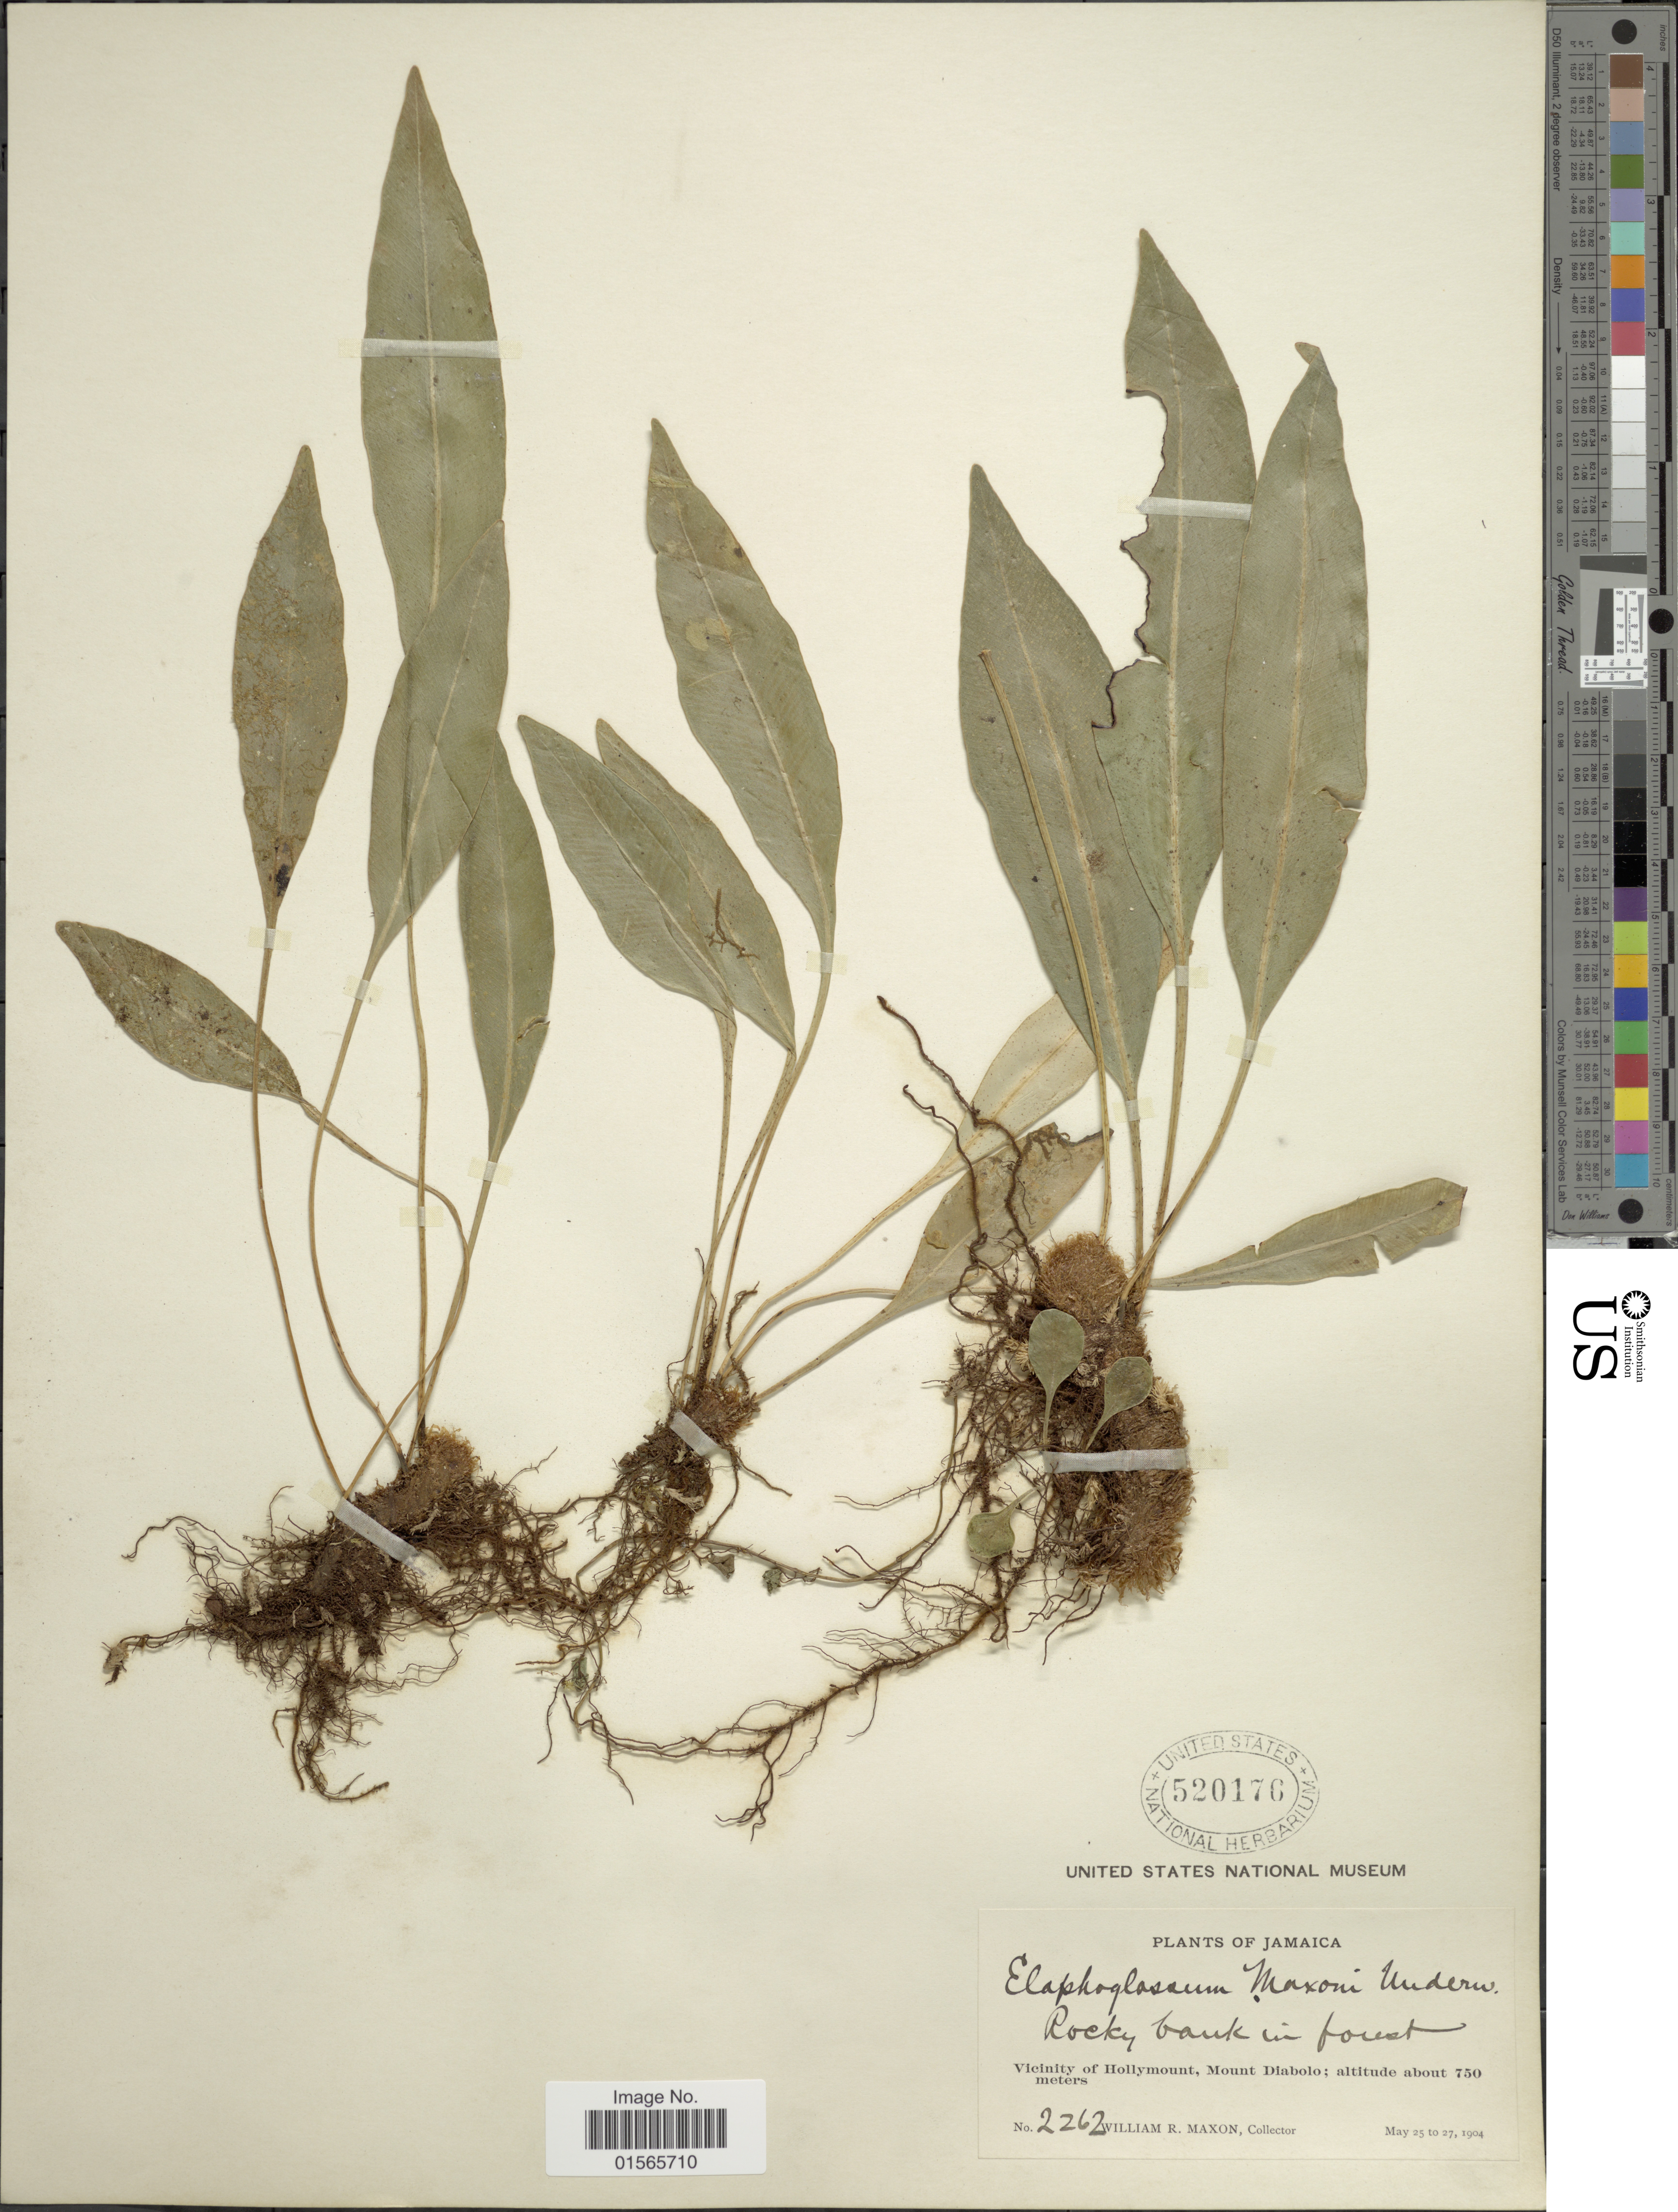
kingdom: Plantae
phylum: Tracheophyta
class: Polypodiopsida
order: Polypodiales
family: Dryopteridaceae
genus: Elaphoglossum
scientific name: Elaphoglossum maxonii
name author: Underw. ex C.V. Morton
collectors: W. R. Maxon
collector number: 2262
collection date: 1904-05-25/1904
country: Jamaica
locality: Vicinity of Hollymount, Mount Diabolo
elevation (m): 750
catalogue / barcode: US 520176